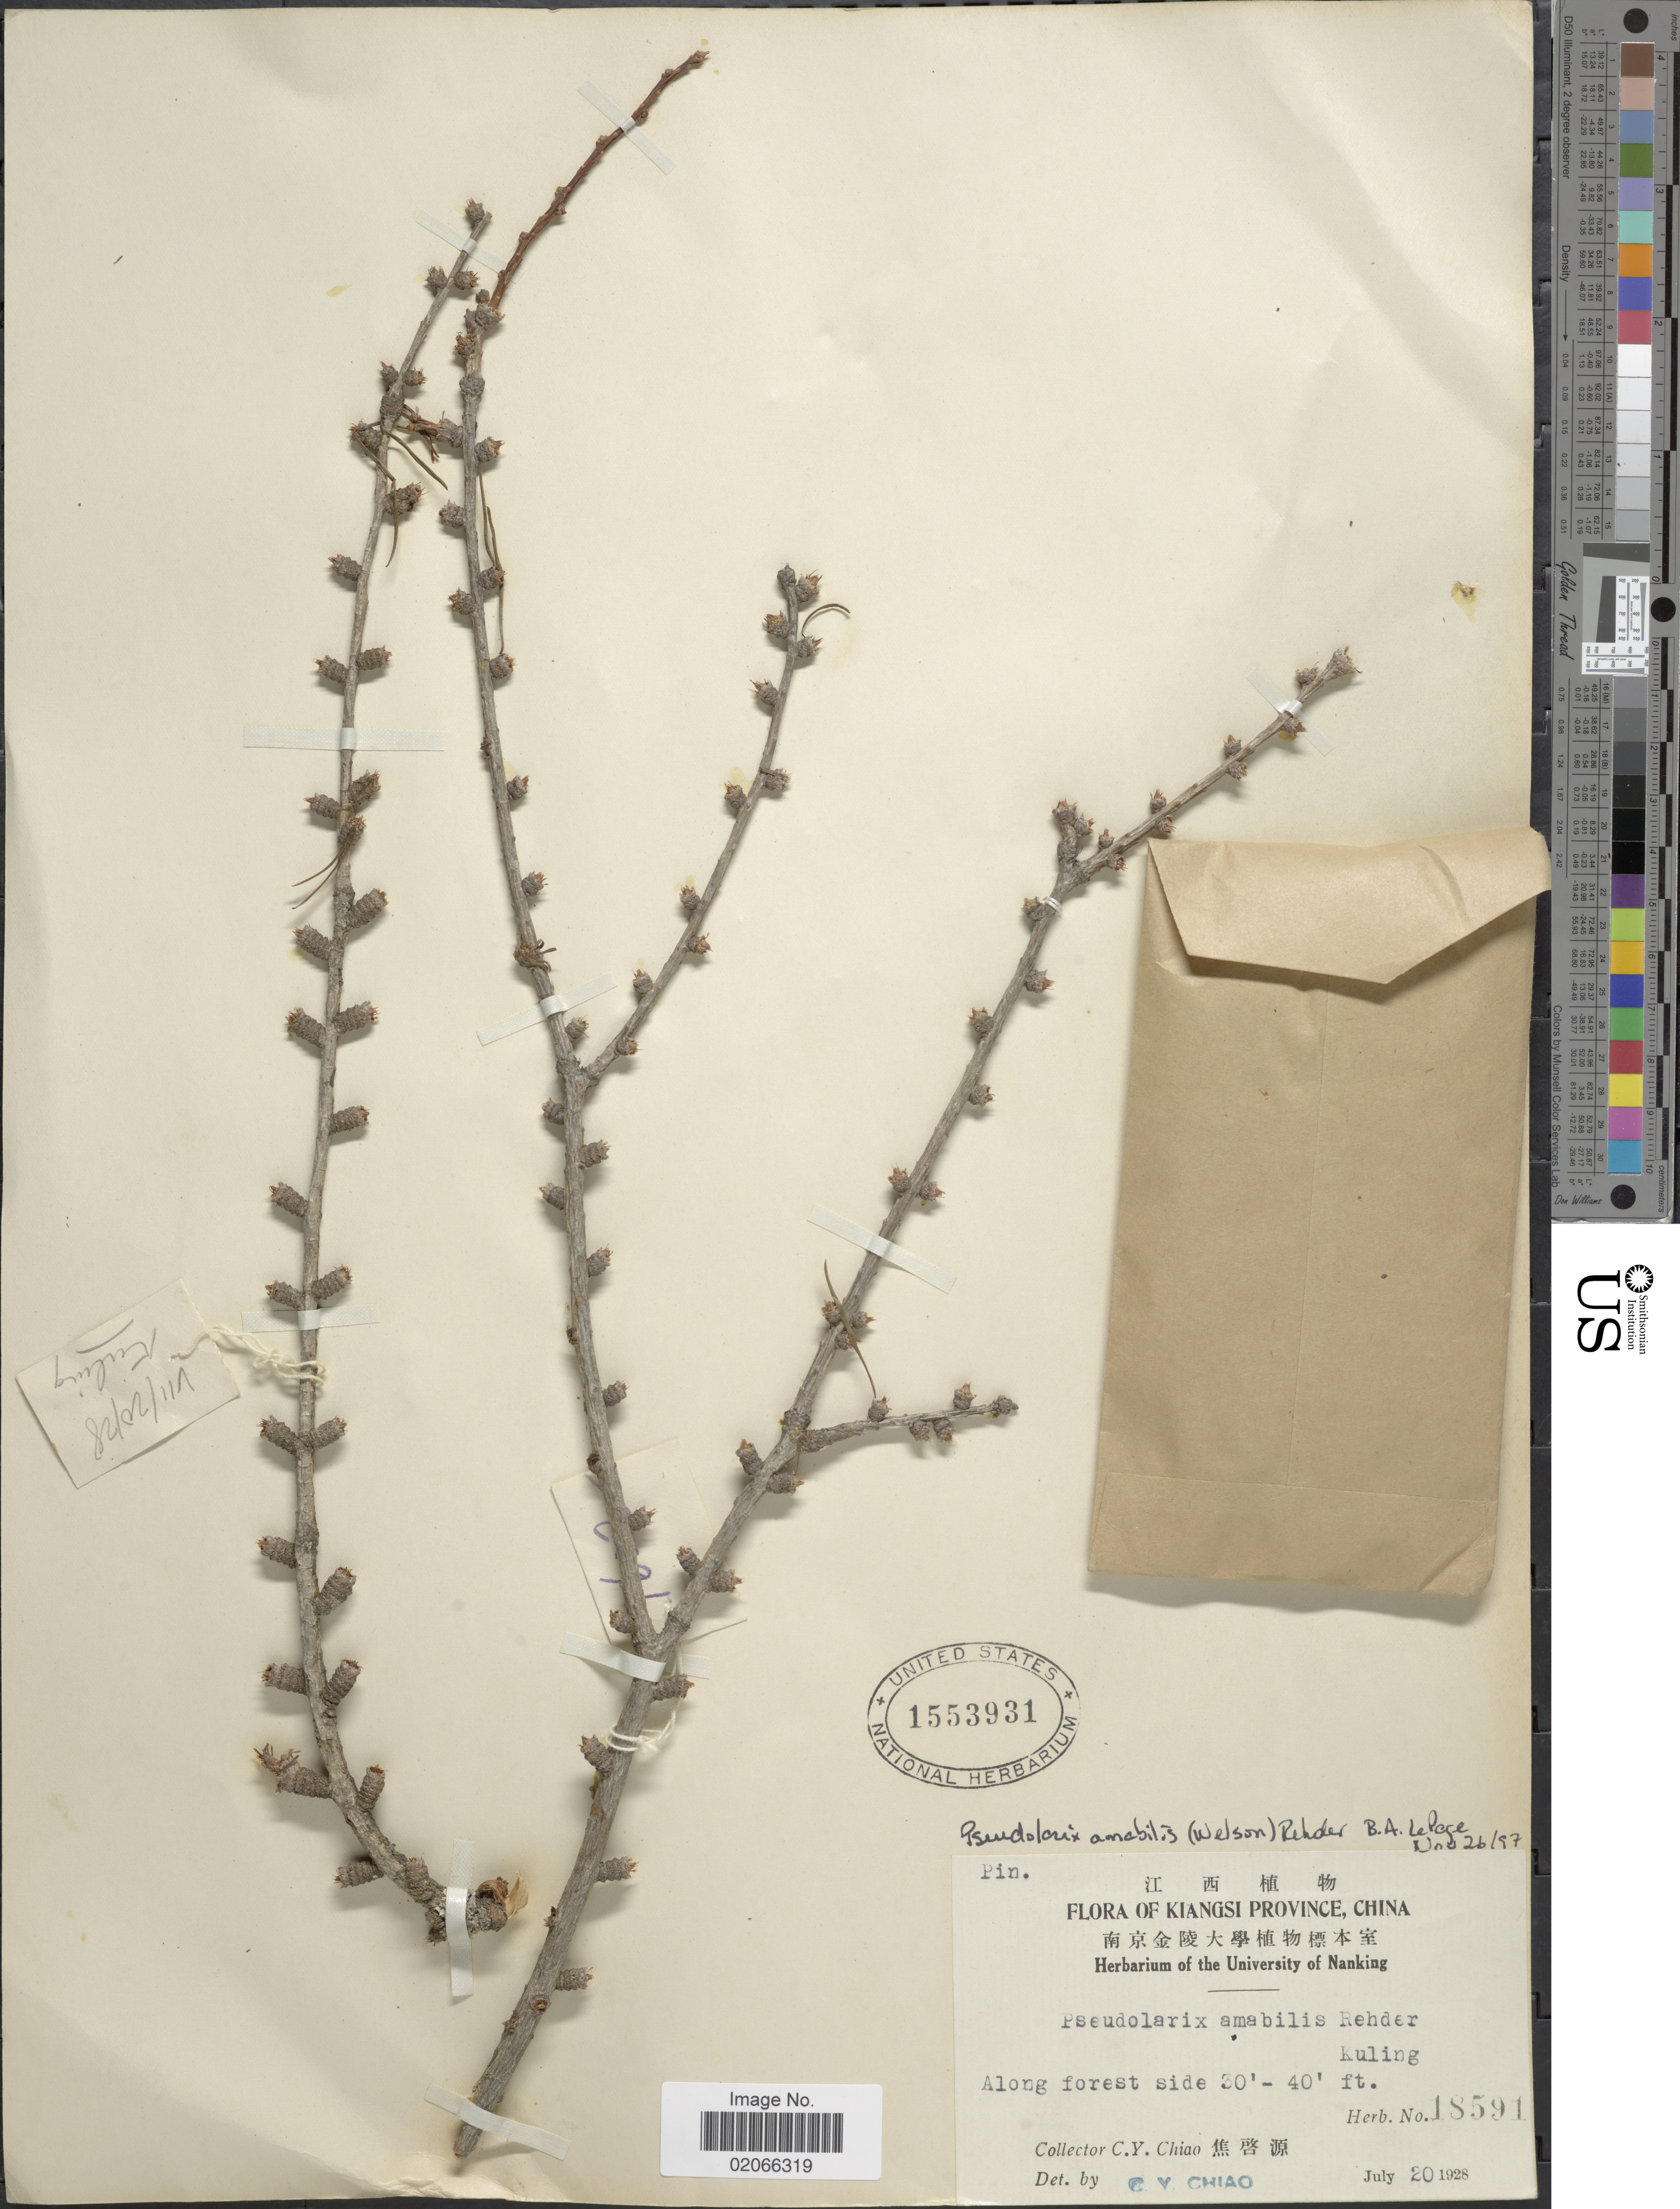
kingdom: Plantae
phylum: Tracheophyta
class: Pinopsida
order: Pinales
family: Pinaceae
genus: Pseudolarix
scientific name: Pseudolarix amabilis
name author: Rehder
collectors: C. Y. Chiao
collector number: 18591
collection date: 1928-07-20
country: China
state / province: Jiangxi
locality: Kiangsi Province, along forest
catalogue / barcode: US 1553931